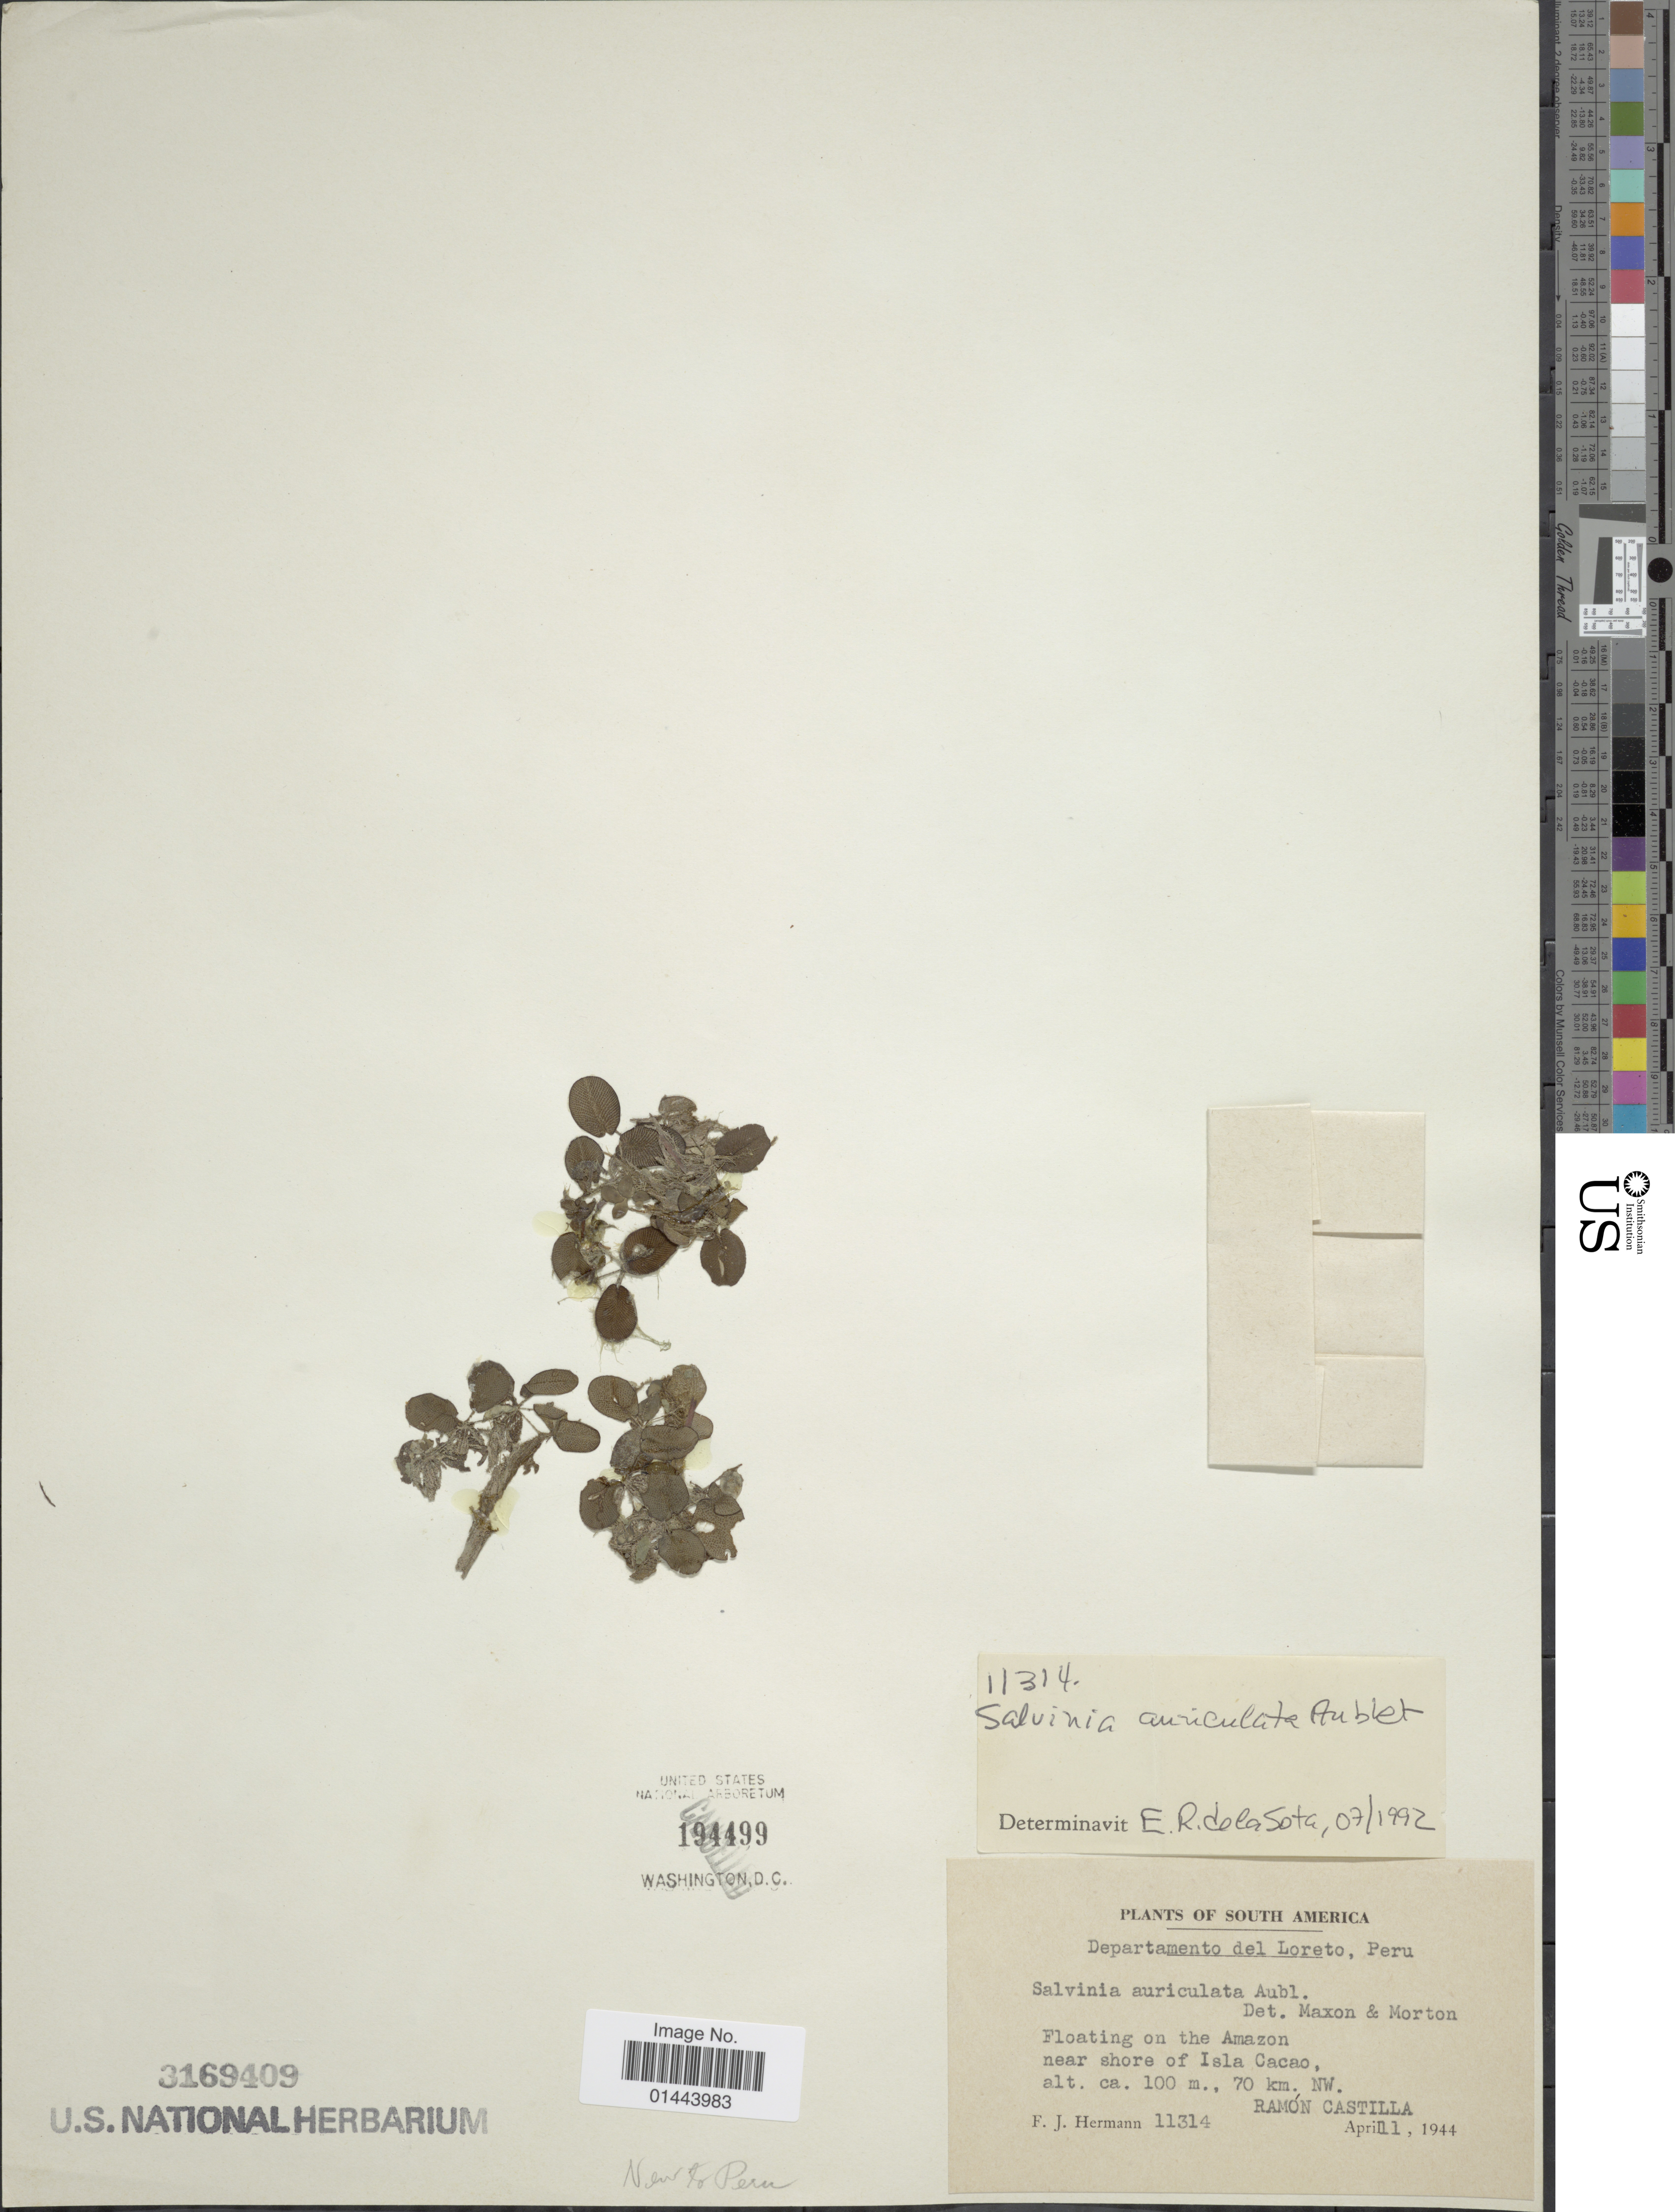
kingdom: Plantae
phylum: Tracheophyta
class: Polypodiopsida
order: Salviniales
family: Salviniaceae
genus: Salvinia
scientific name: Salvinia auriculata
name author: Aubl.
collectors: F. J. Hermann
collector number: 11314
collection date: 1944-04-11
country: Peru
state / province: Loreto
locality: Floating on the Amazon, near shore of Isla Cacao, 70 km. NW. Ramón Castilla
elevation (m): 100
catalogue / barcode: US 3169409